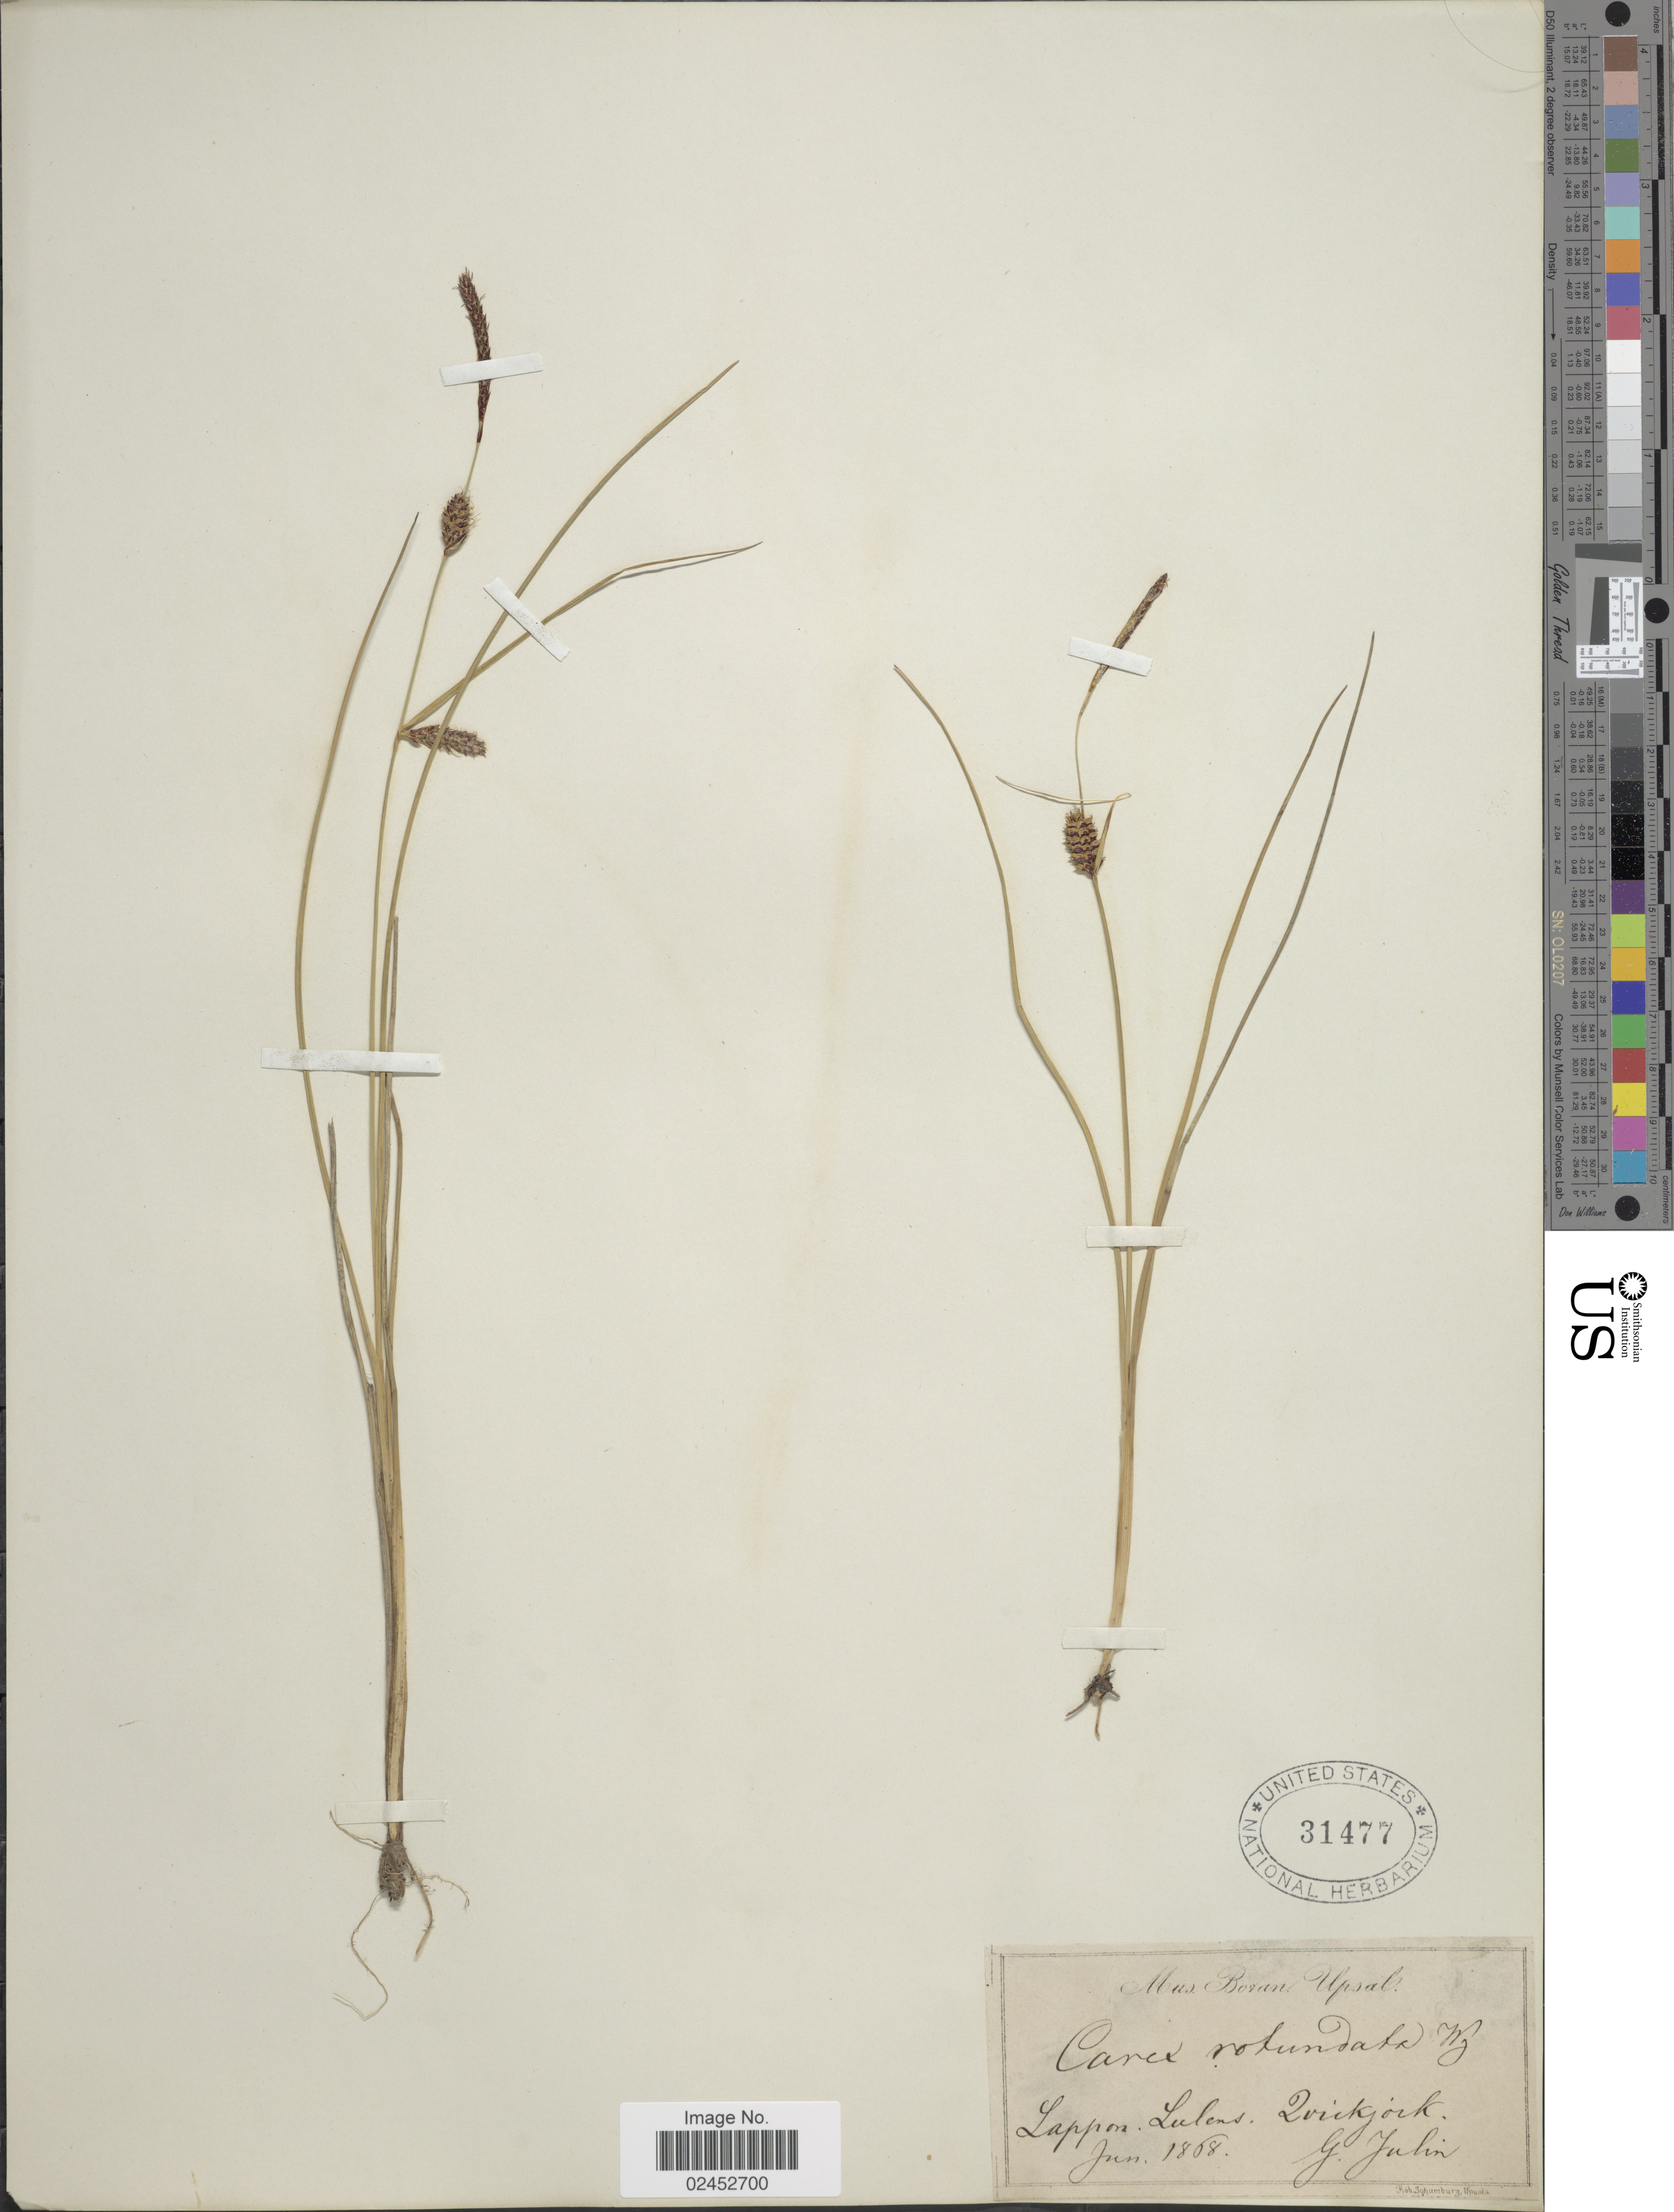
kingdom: Plantae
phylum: Tracheophyta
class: Liliopsida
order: Poales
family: Cyperaceae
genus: Carex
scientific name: Carex rotundata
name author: Wahlenb.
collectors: G. Julin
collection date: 1868-06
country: Sweden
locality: Lappon. Lulens. Qvikjock.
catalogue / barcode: US 31477